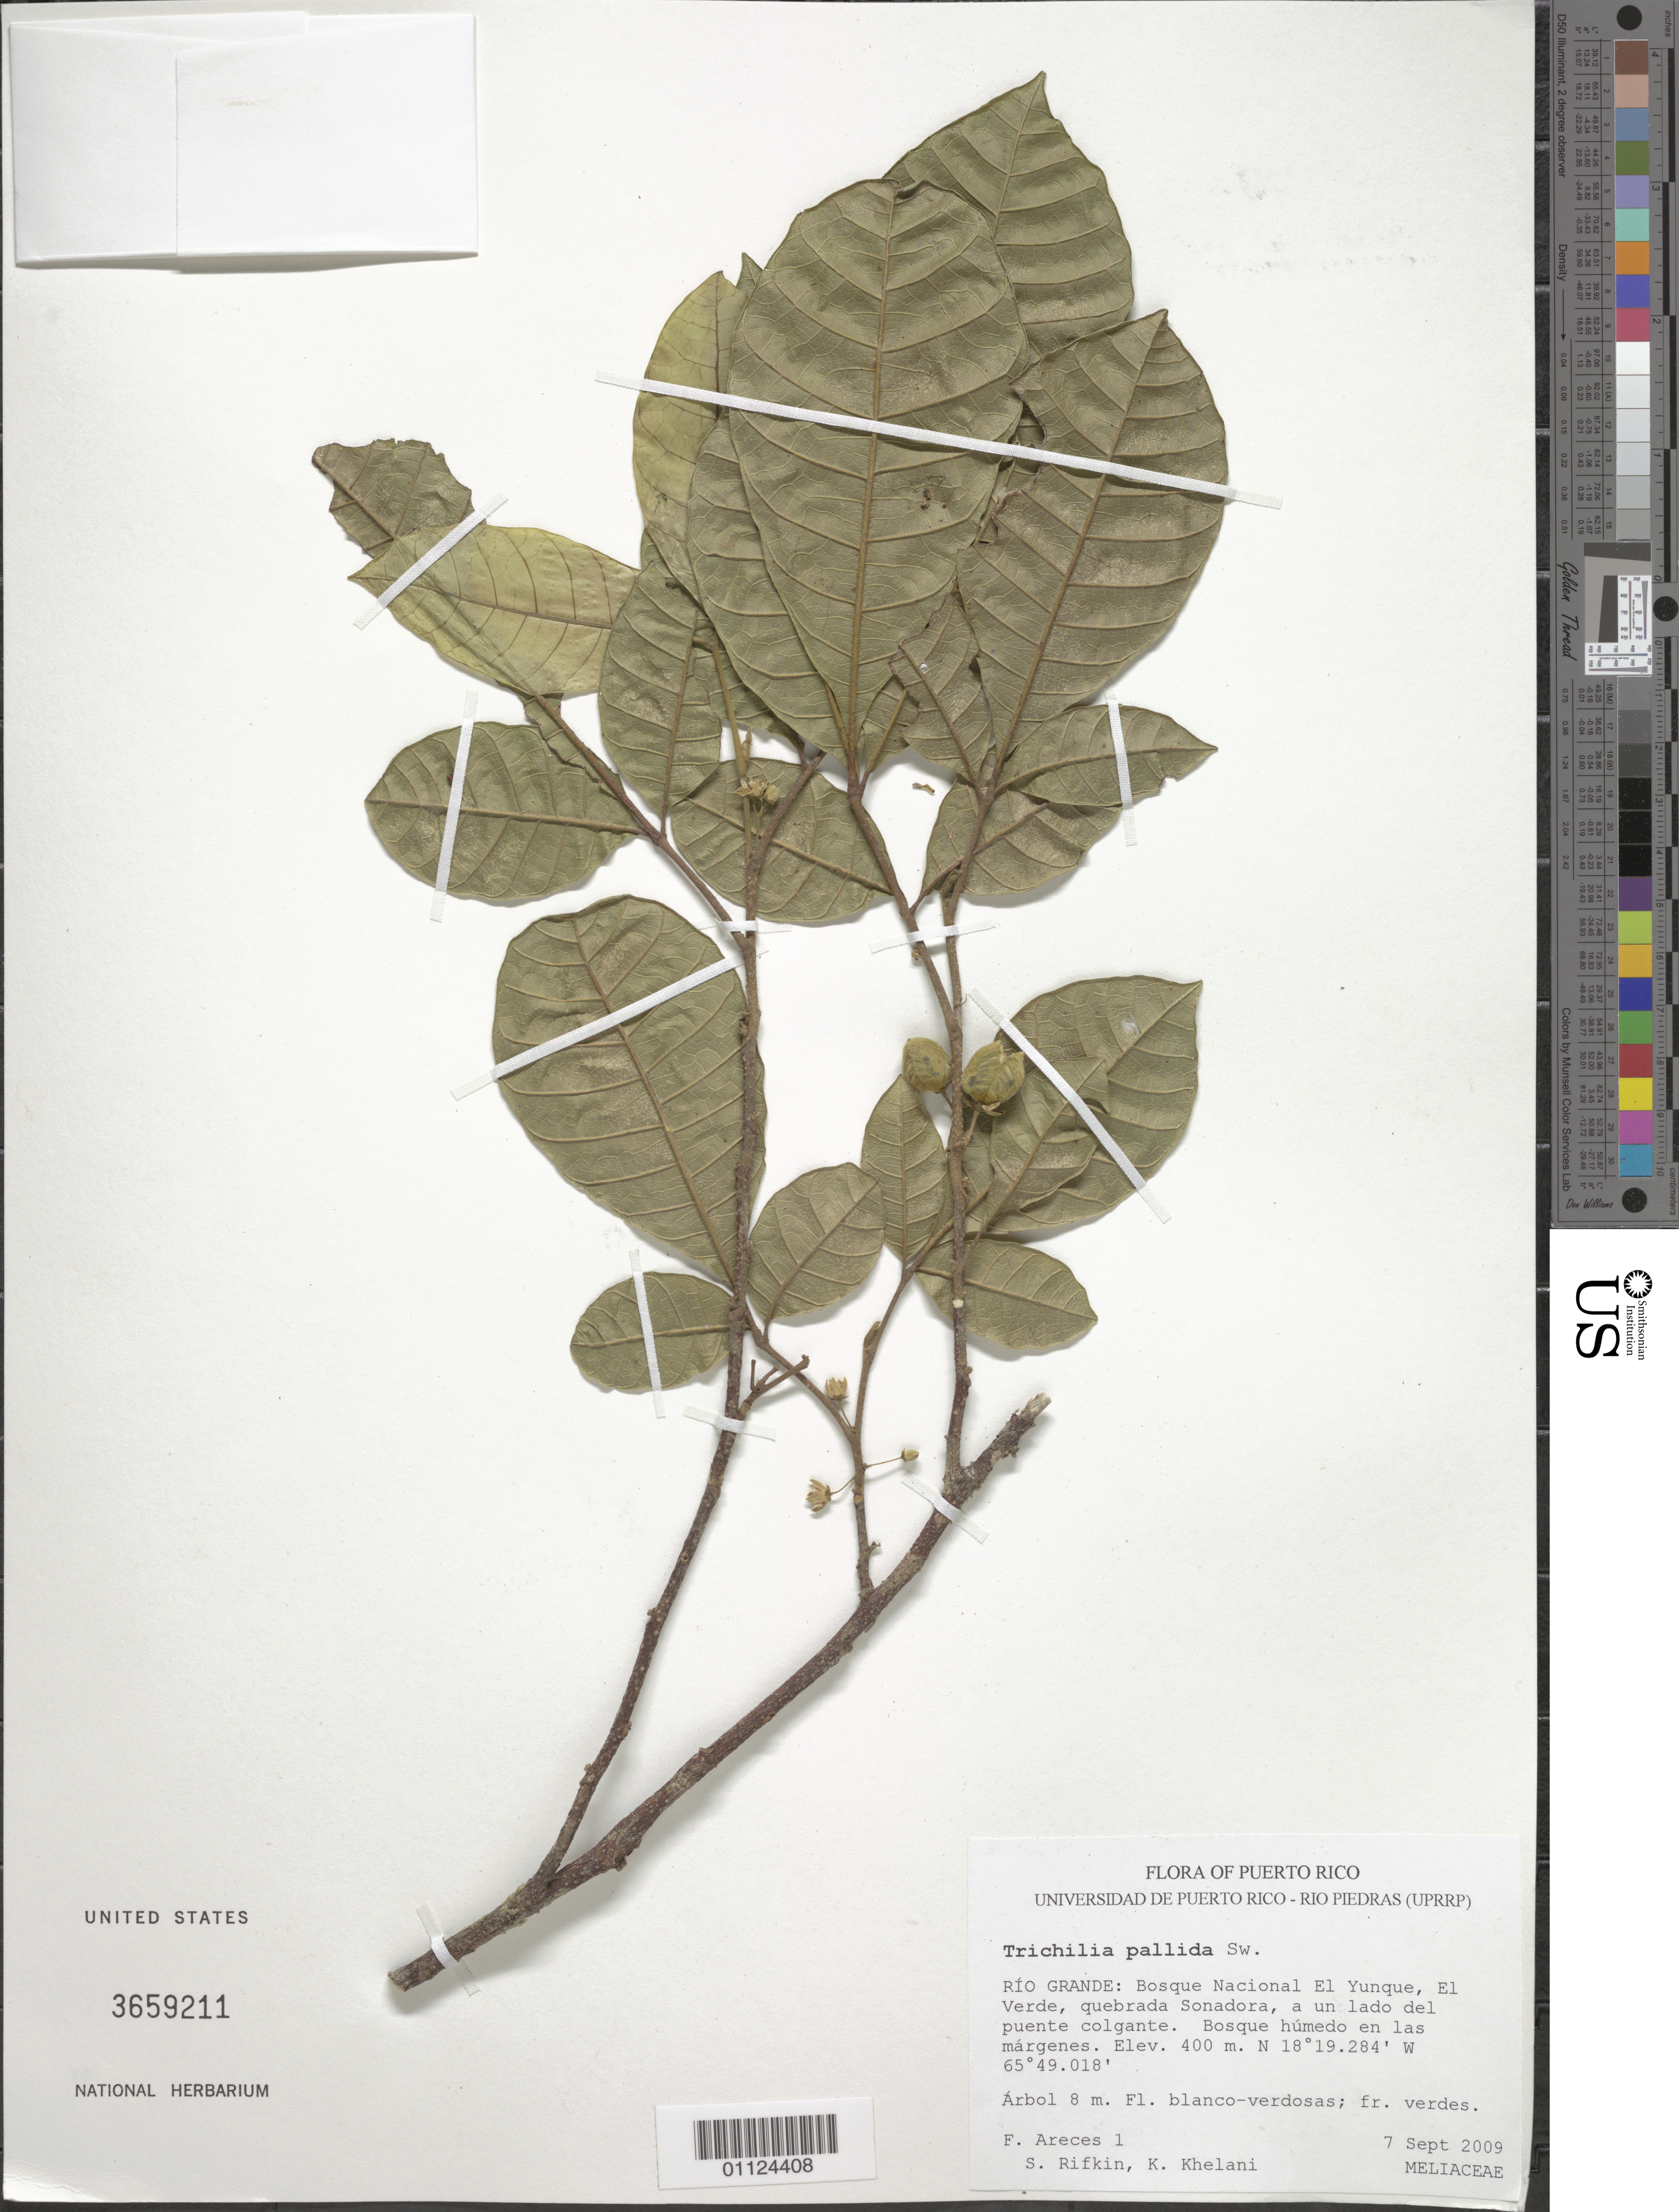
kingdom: Plantae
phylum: Tracheophyta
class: Magnoliopsida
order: Sapindales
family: Meliaceae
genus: Trichilia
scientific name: Trichilia pallida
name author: Sw.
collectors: F. Areces Berazaín, S. Rifkin & K. Khelani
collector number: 1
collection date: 2009-09-07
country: Puerto Rico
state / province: Río Grande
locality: Bosque Nacional El Yunque, El Verde, quebrada Sonadora; a un lado del puente colgante.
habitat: Bosque húmedo en las márgenes.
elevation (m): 400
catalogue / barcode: US 3659211